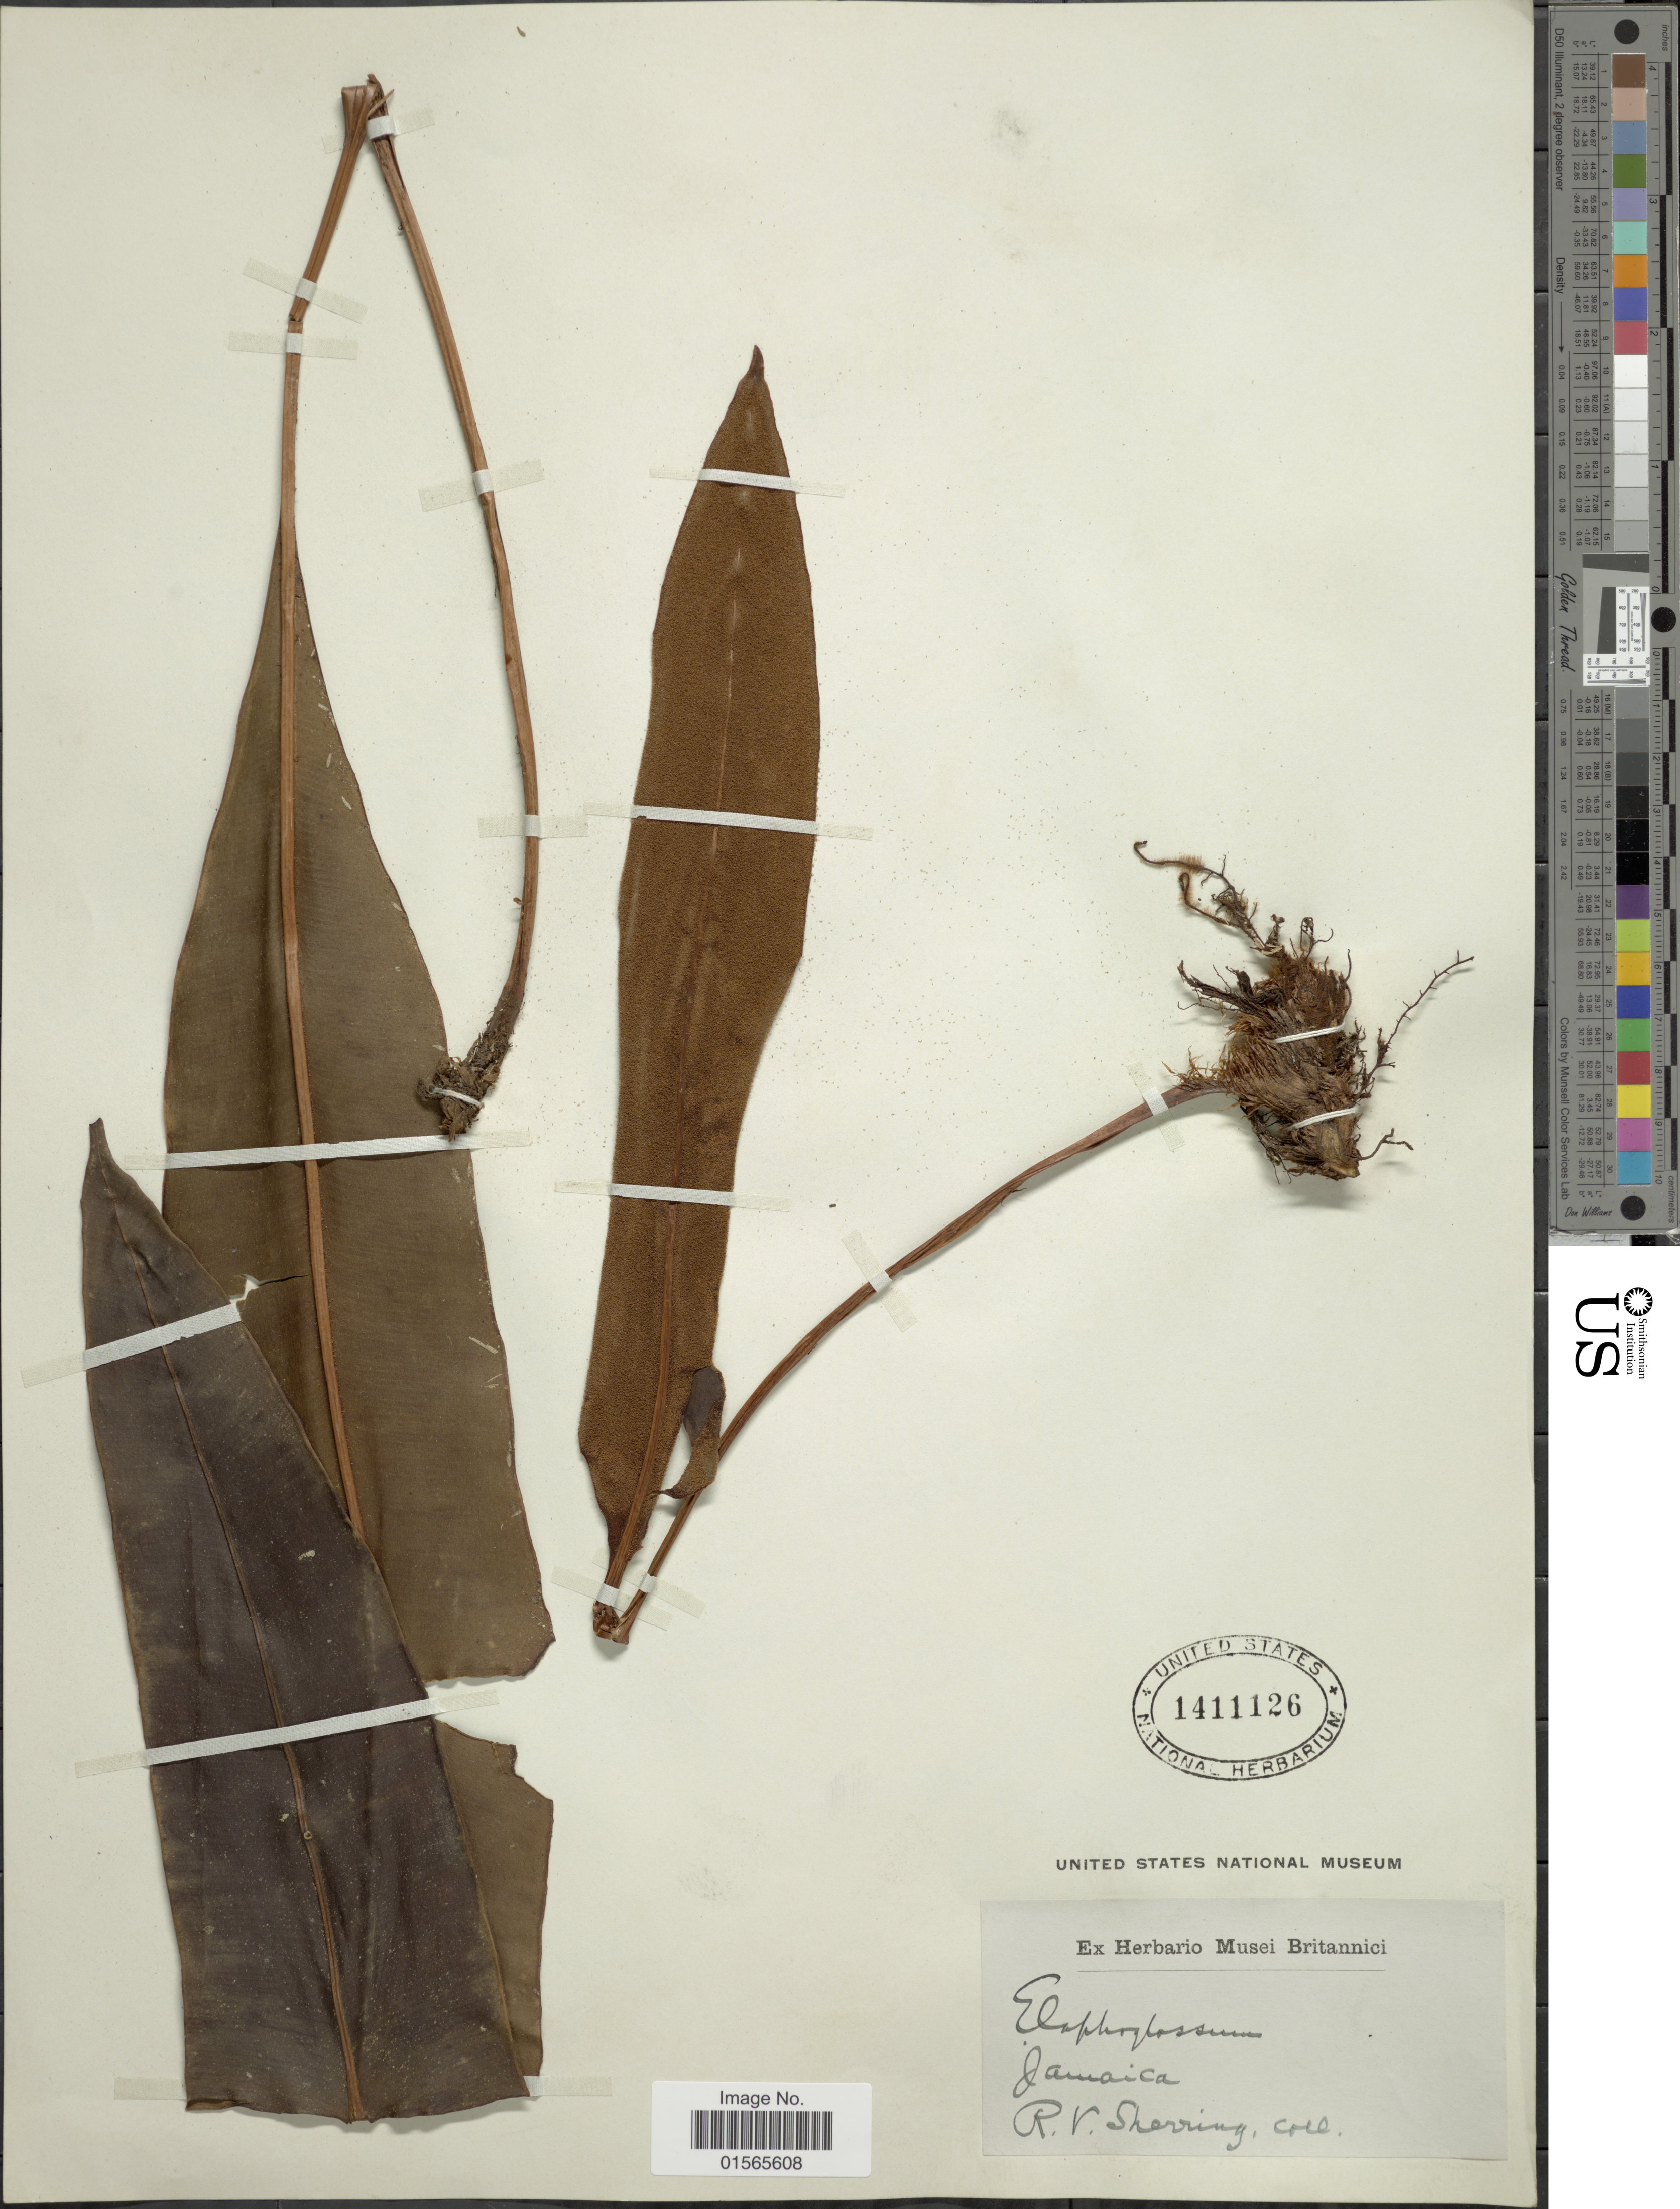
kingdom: Plantae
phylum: Tracheophyta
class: Polypodiopsida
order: Polypodiales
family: Dryopteridaceae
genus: Elaphoglossum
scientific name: Elaphoglossum latifolium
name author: (Sw.) J. Sm.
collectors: R. Sherring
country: Jamaica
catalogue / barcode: US 1411126